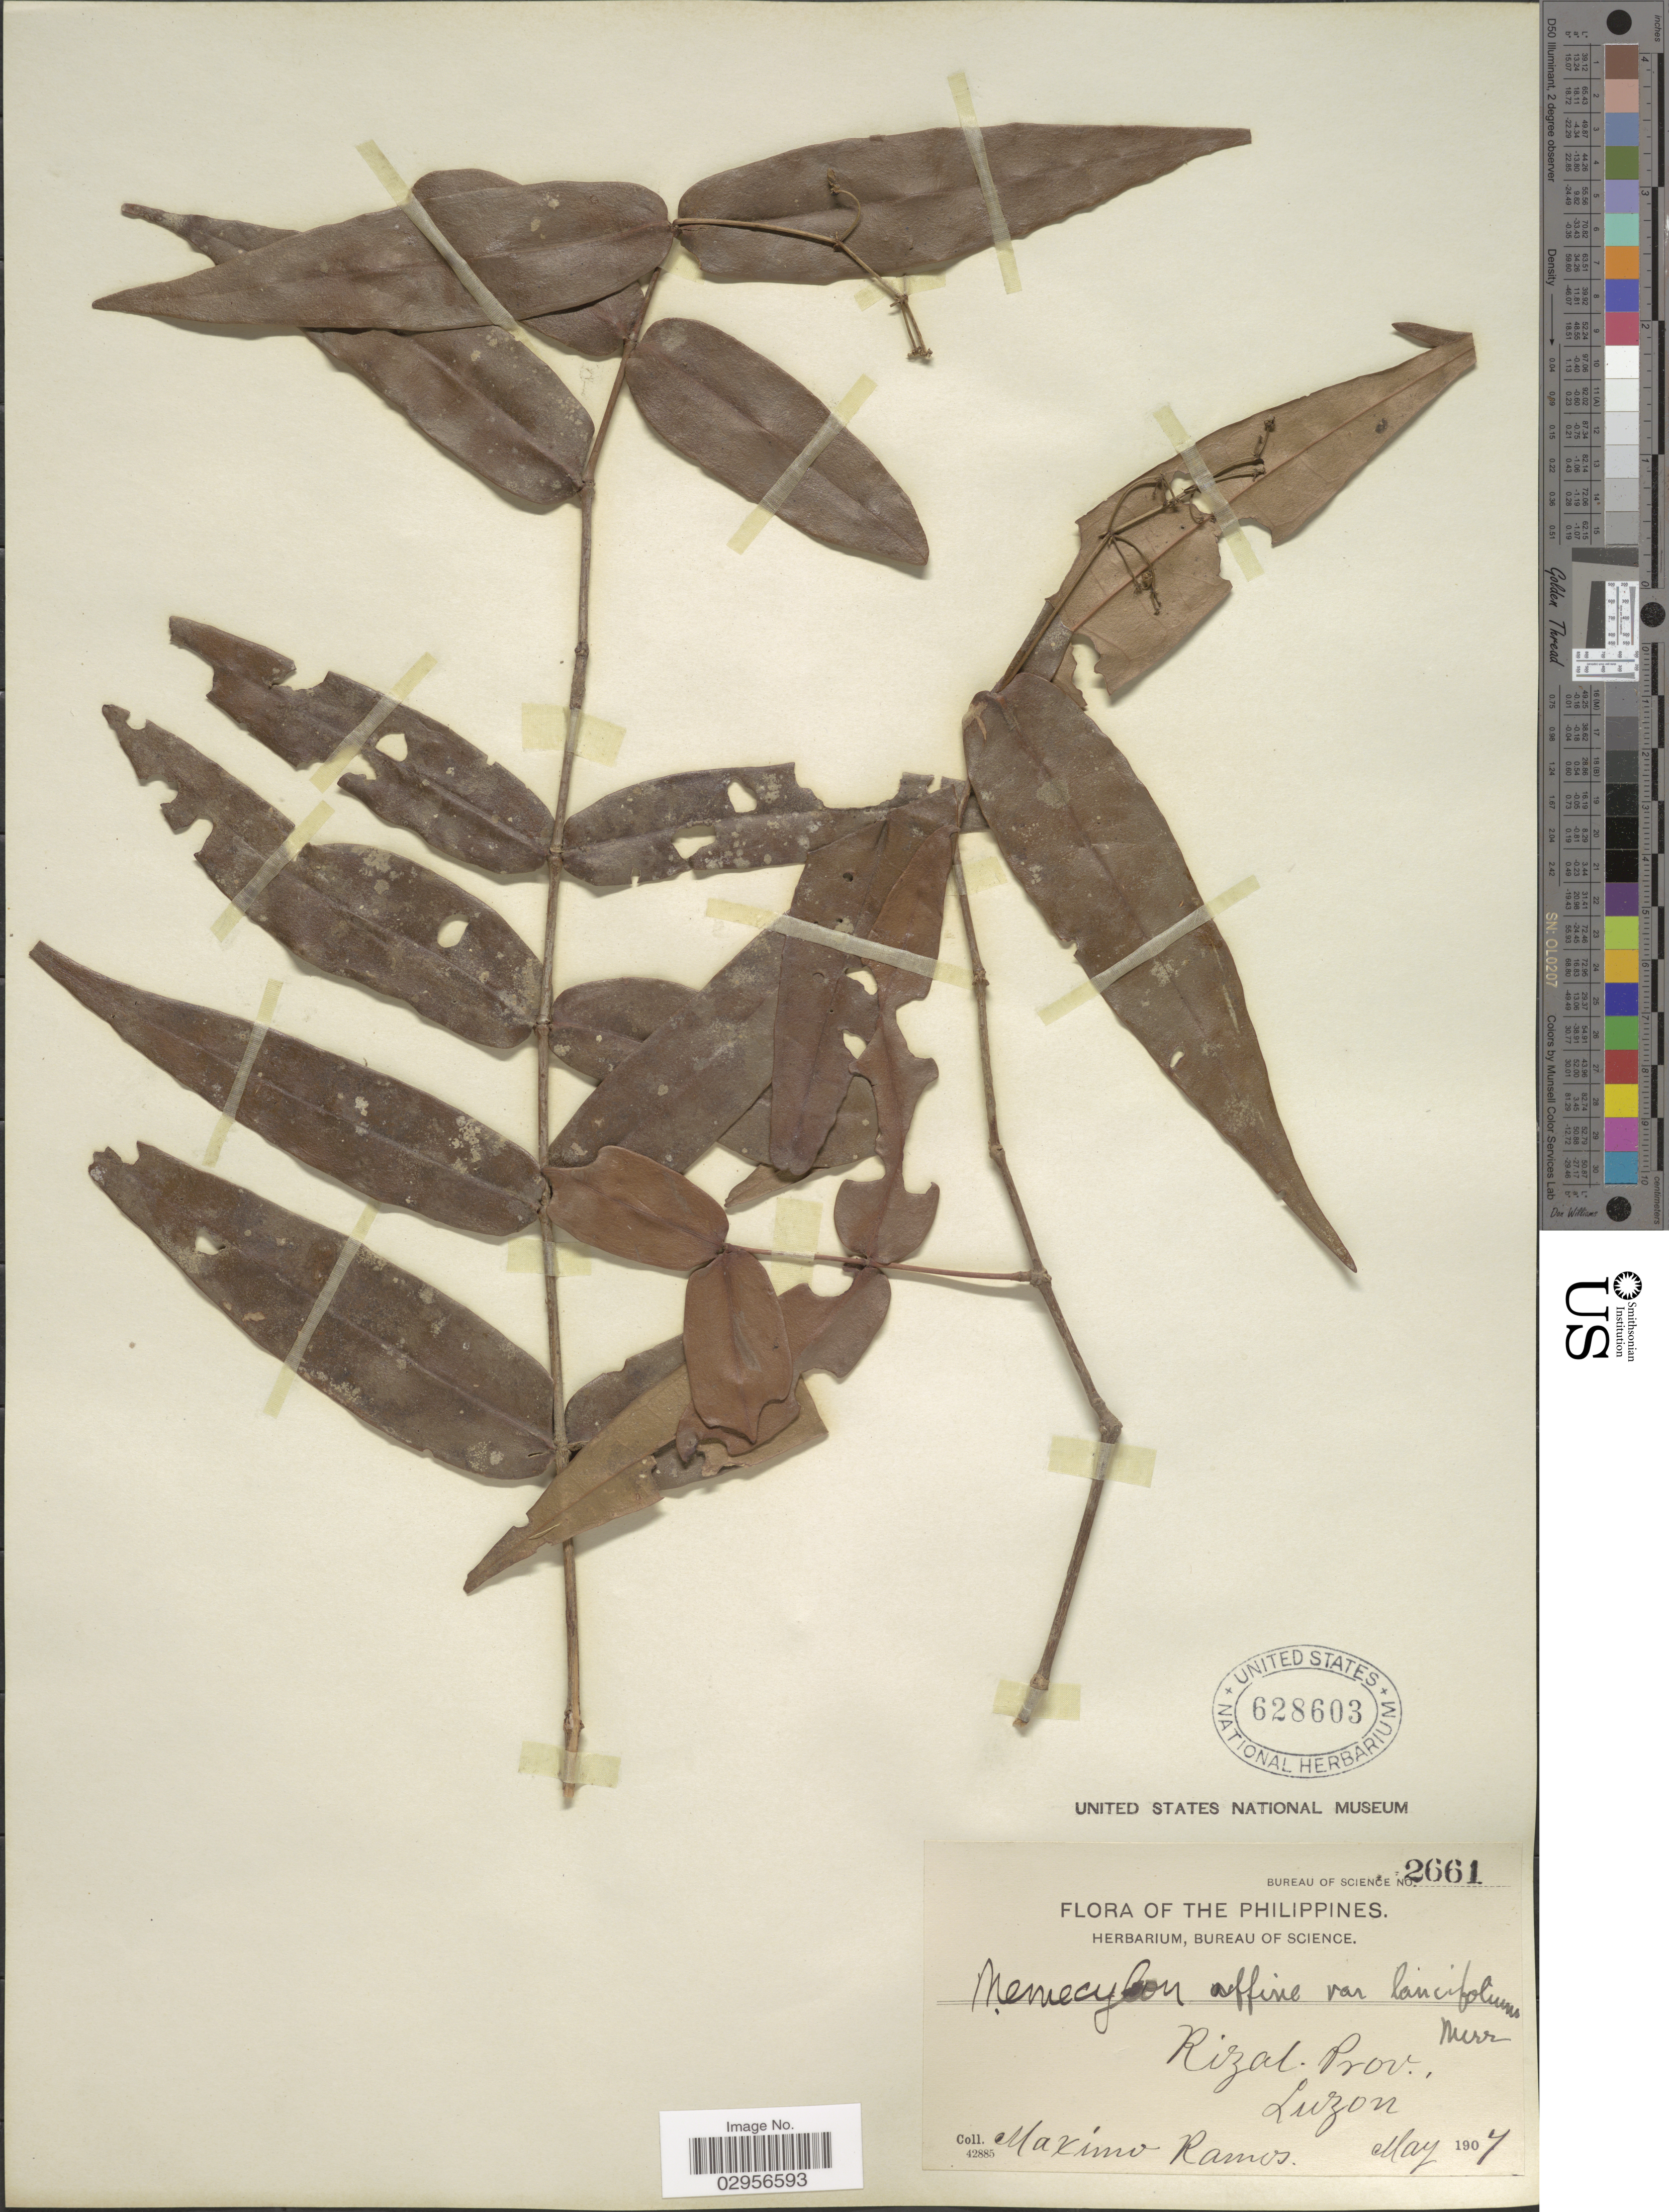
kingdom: Plantae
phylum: Tracheophyta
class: Magnoliopsida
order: Myrtales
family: Melastomataceae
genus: Memecylon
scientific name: Memecylon affine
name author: Merr.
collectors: M. Ramos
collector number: Bureau of Science 2661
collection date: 1907-05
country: Philippines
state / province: Calabarzon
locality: Rizal Prov., Luzon.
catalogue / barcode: US 628603